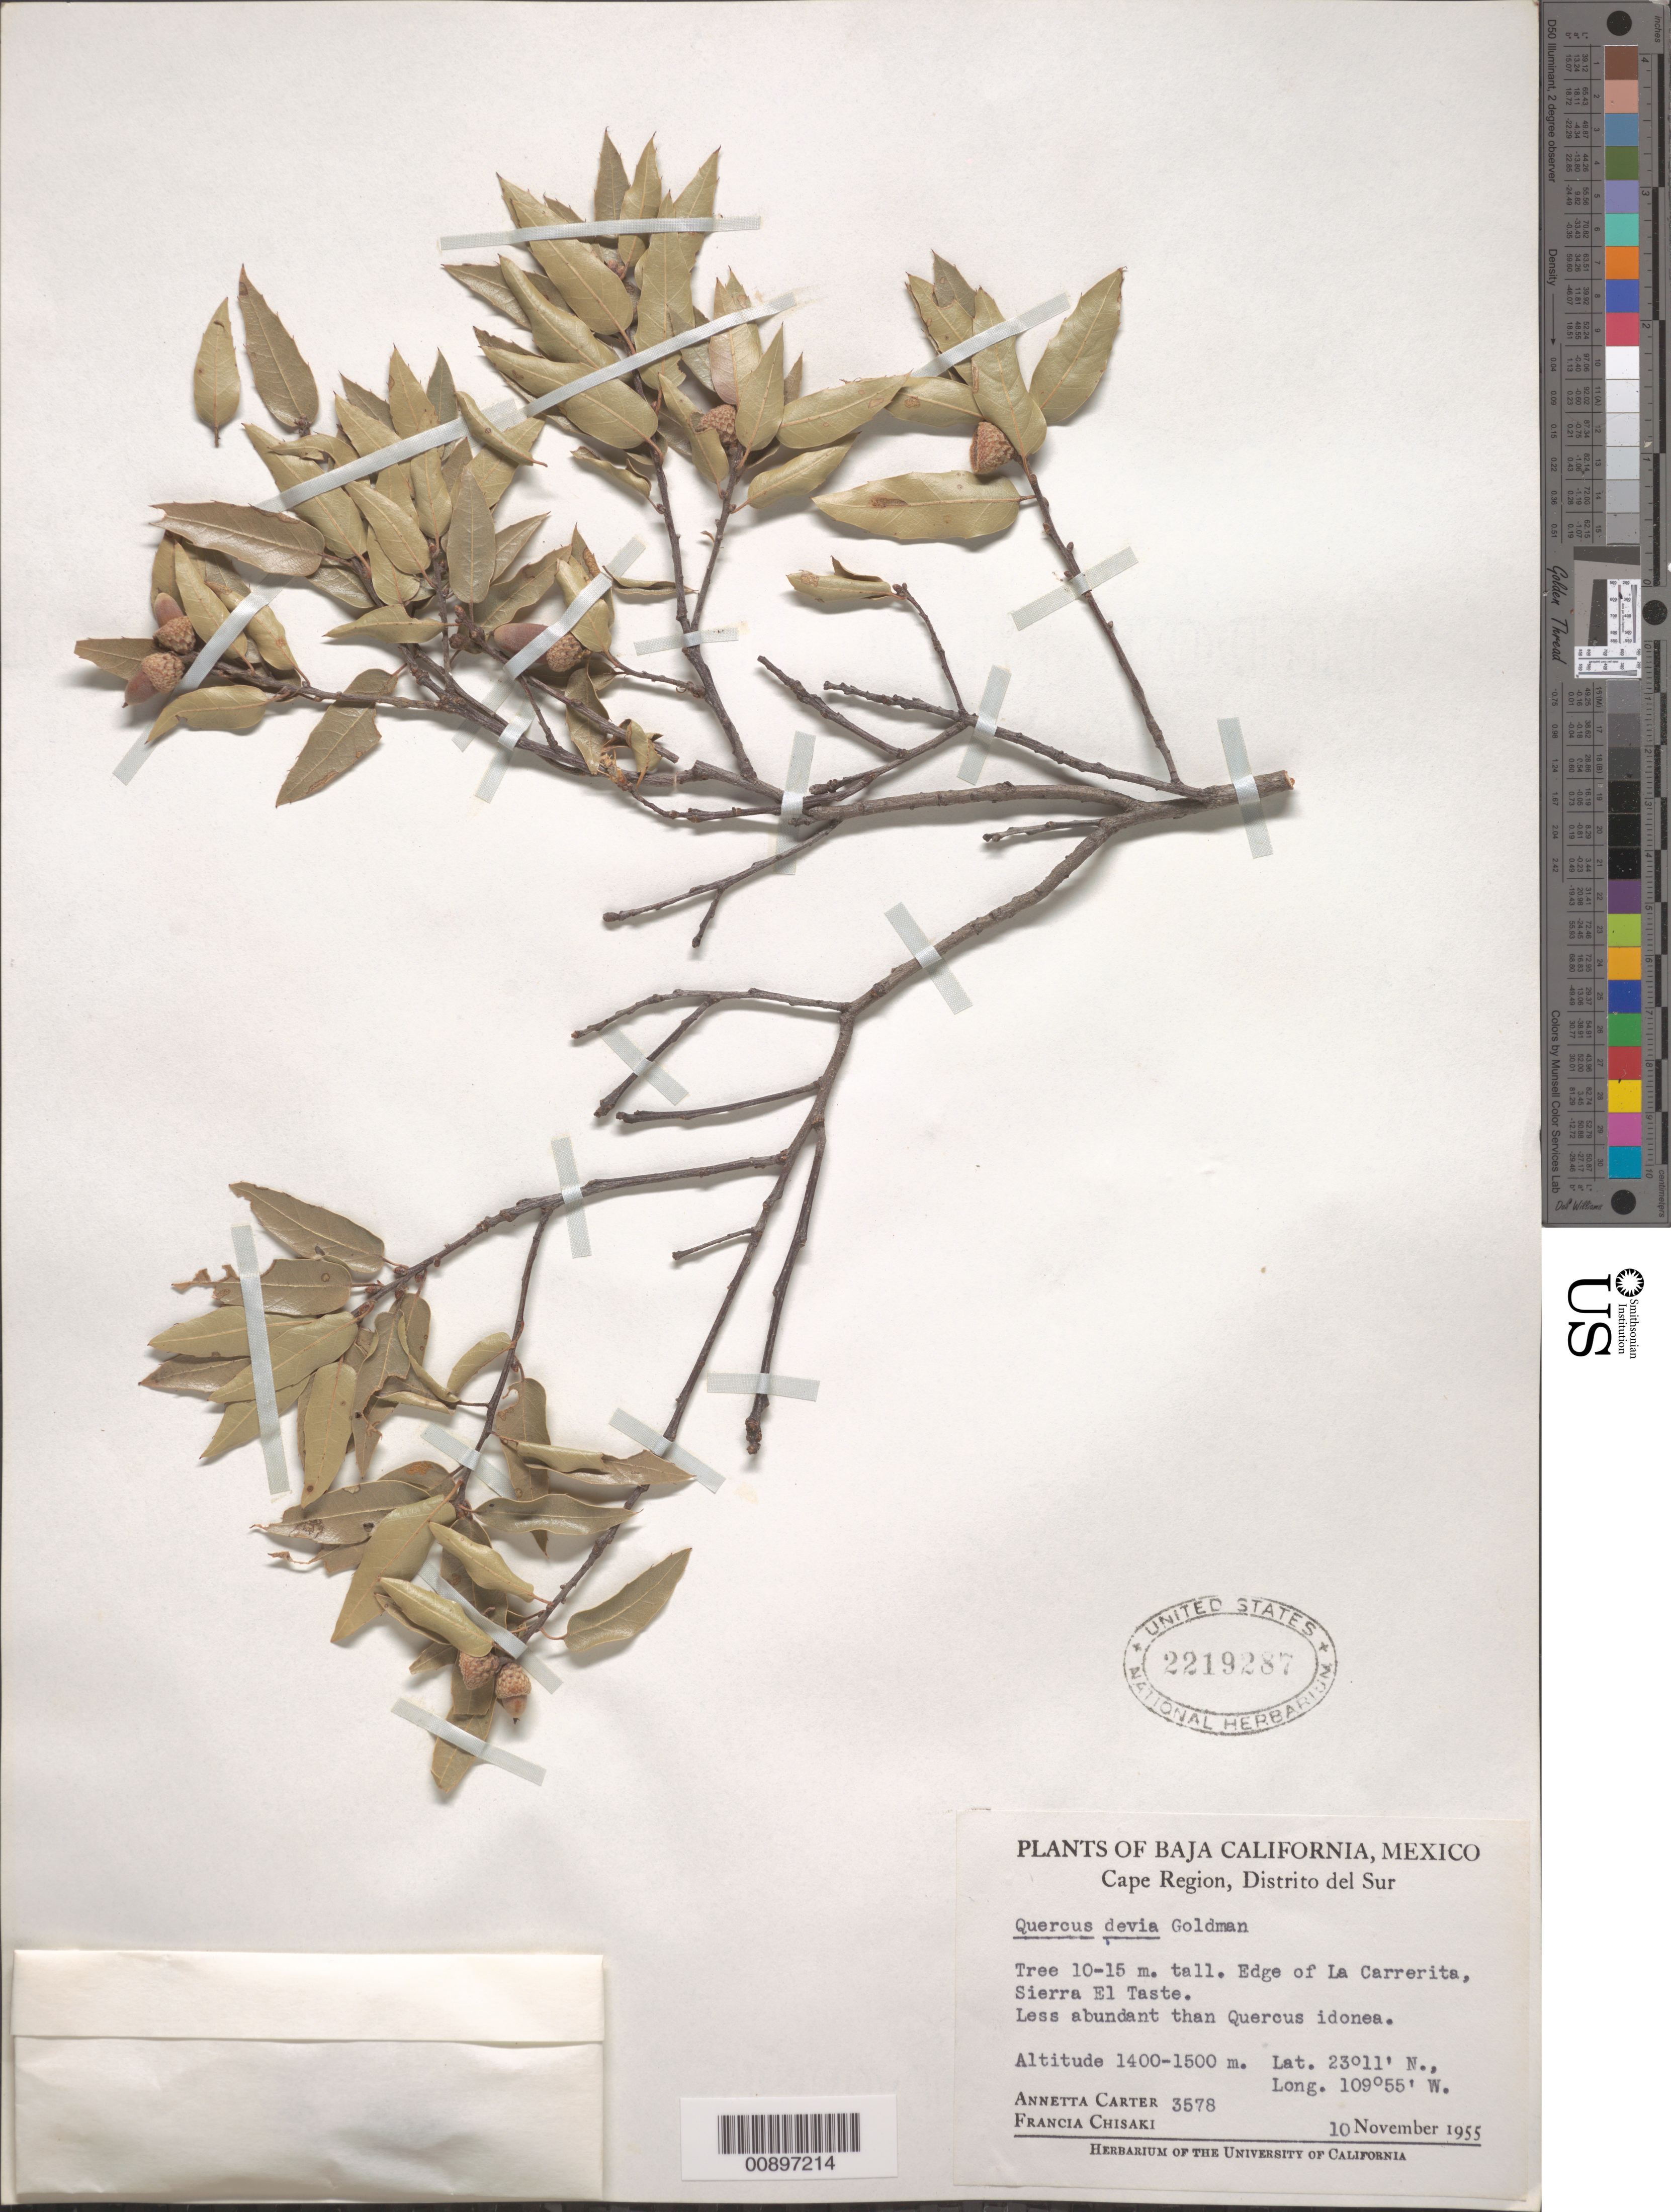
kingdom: Plantae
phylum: Tracheophyta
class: Magnoliopsida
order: Fagales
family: Fagaceae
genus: Quercus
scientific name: Quercus devia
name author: Goldman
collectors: A. Carter & F. Chisaki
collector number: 3578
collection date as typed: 10 Nov 1955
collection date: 1955-11-10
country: Mexico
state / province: Baja California Sur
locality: Edge of La Carreterita, Sierra El Taste. Baja California, Cape Region, Distrito Sur.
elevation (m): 1500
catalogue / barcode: US 2219287